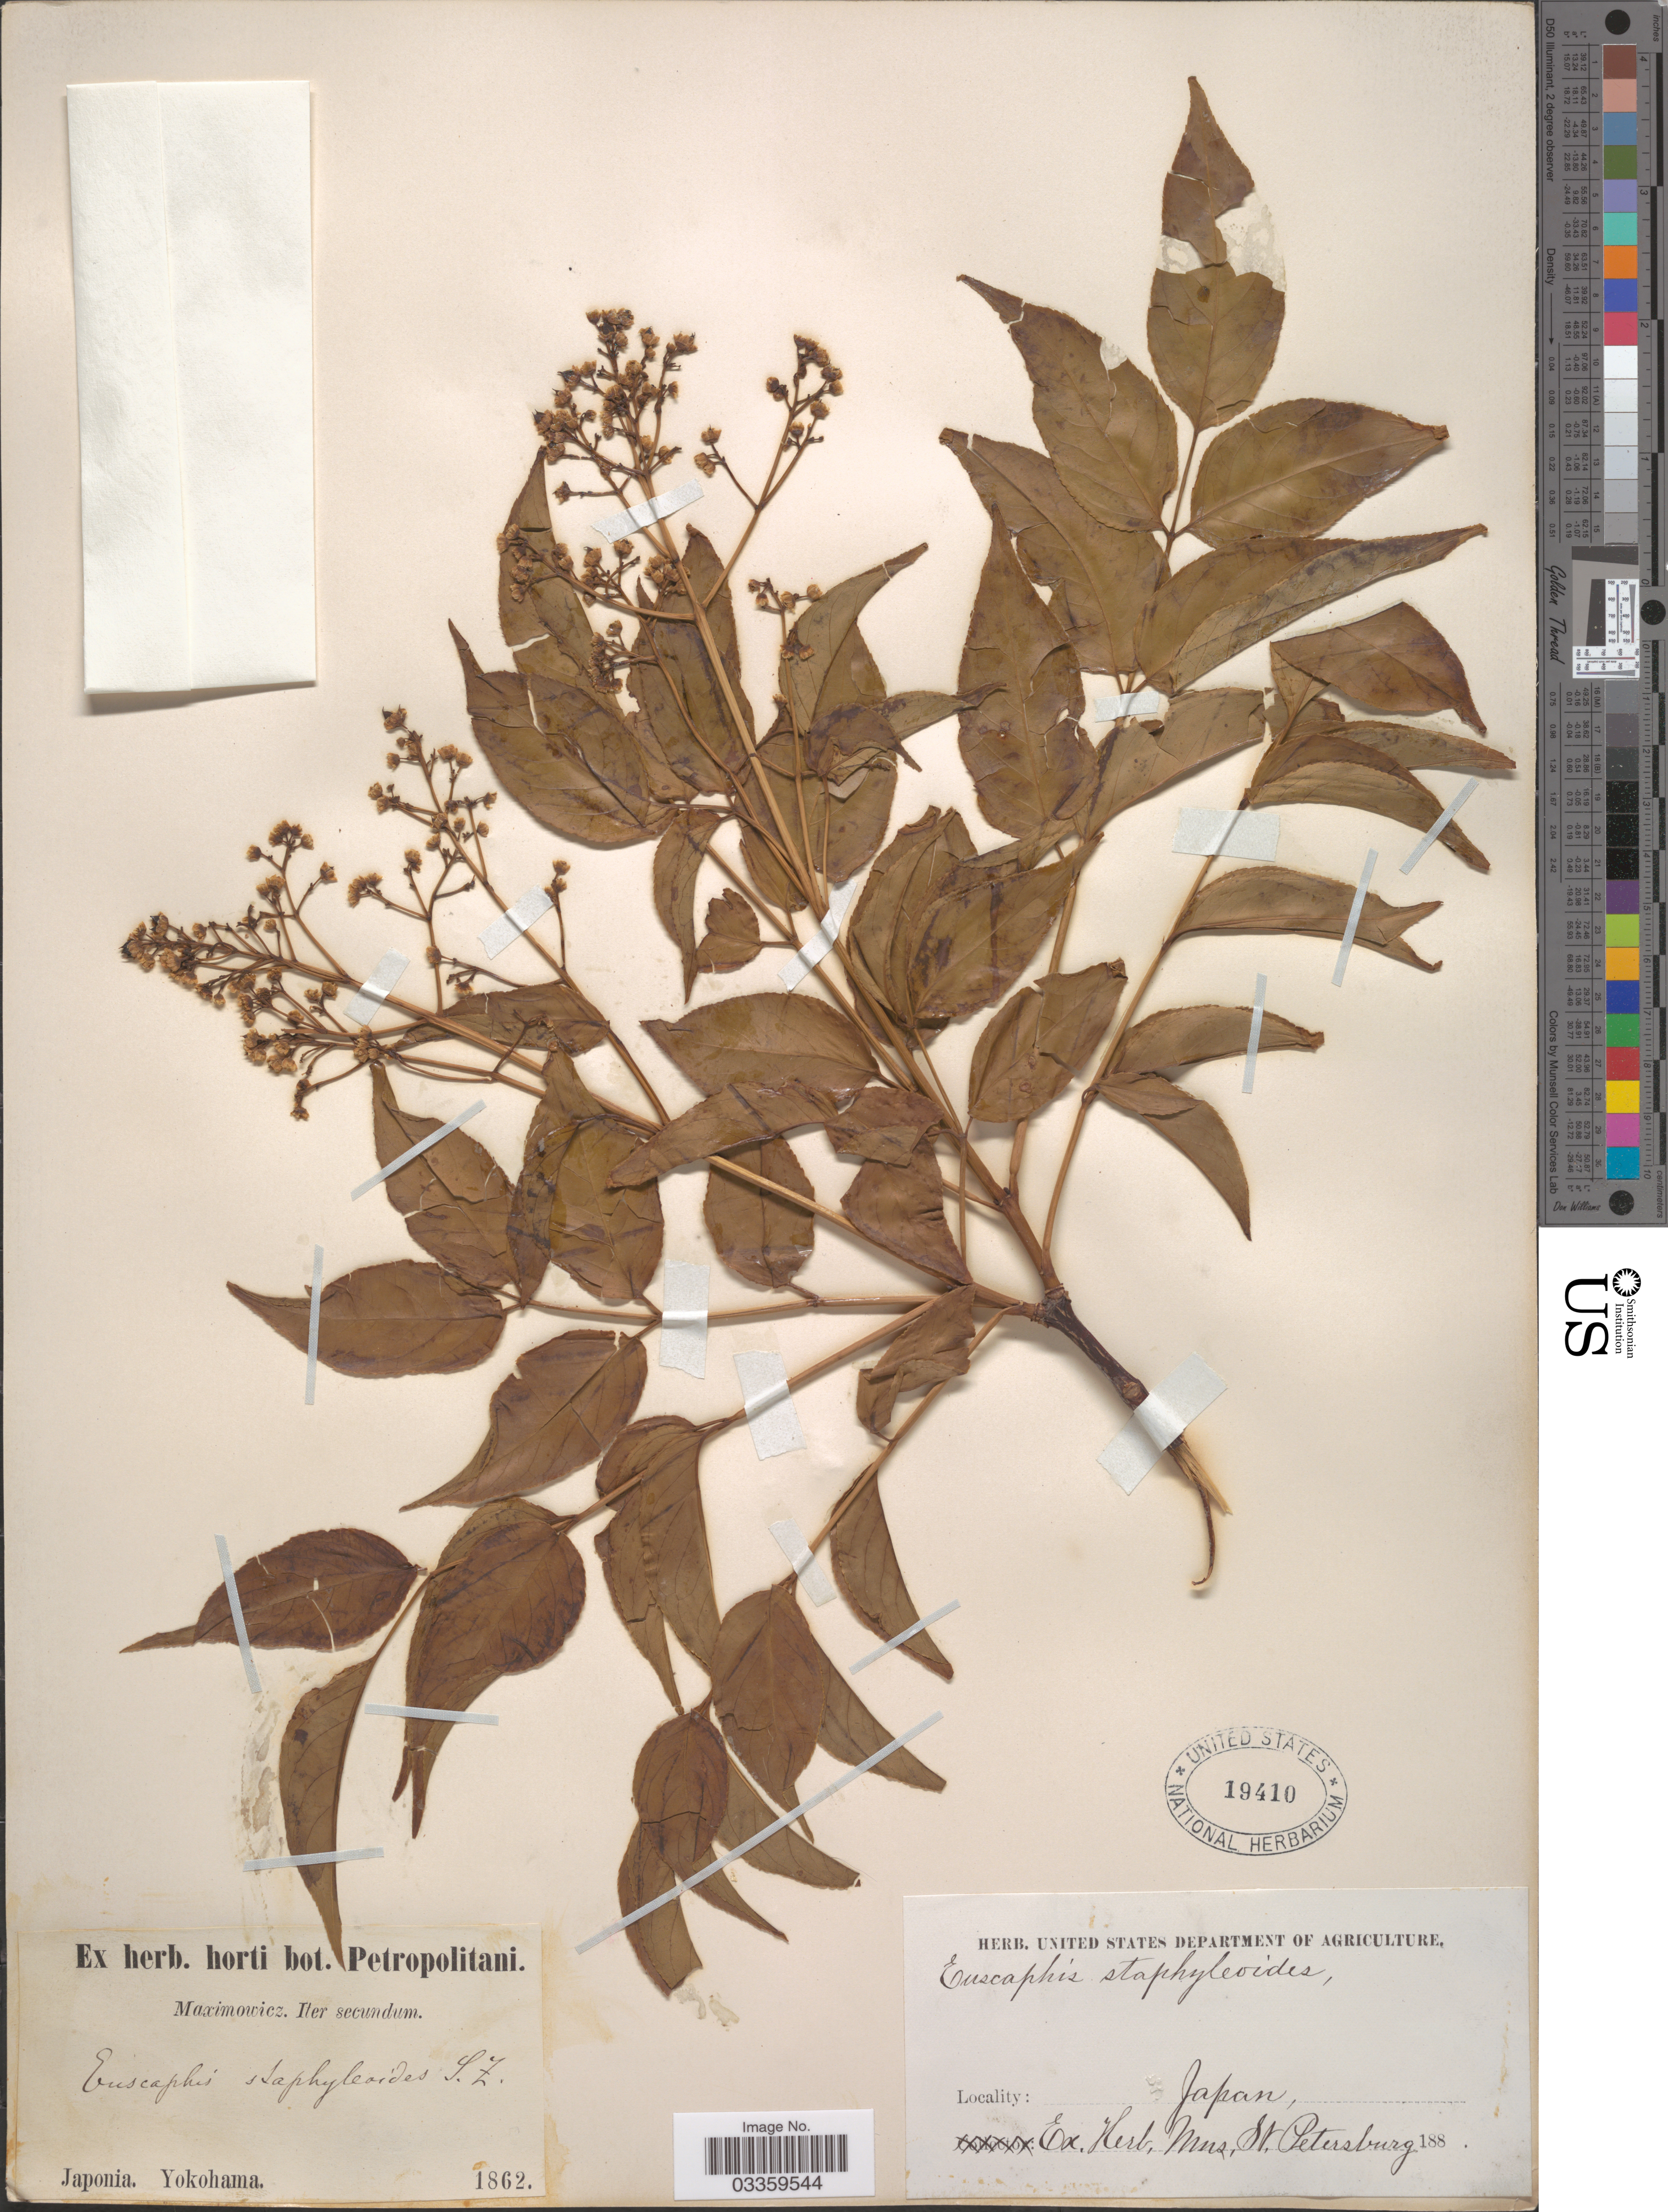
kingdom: Plantae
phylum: Tracheophyta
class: Magnoliopsida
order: Crossosomatales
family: Staphyleaceae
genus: Euscaphis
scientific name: Euscaphis japonica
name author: (Thunb.) Kanitz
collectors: Maximowicz, --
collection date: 1862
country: Japan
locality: Japonia. Yokohama.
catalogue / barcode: US 19410